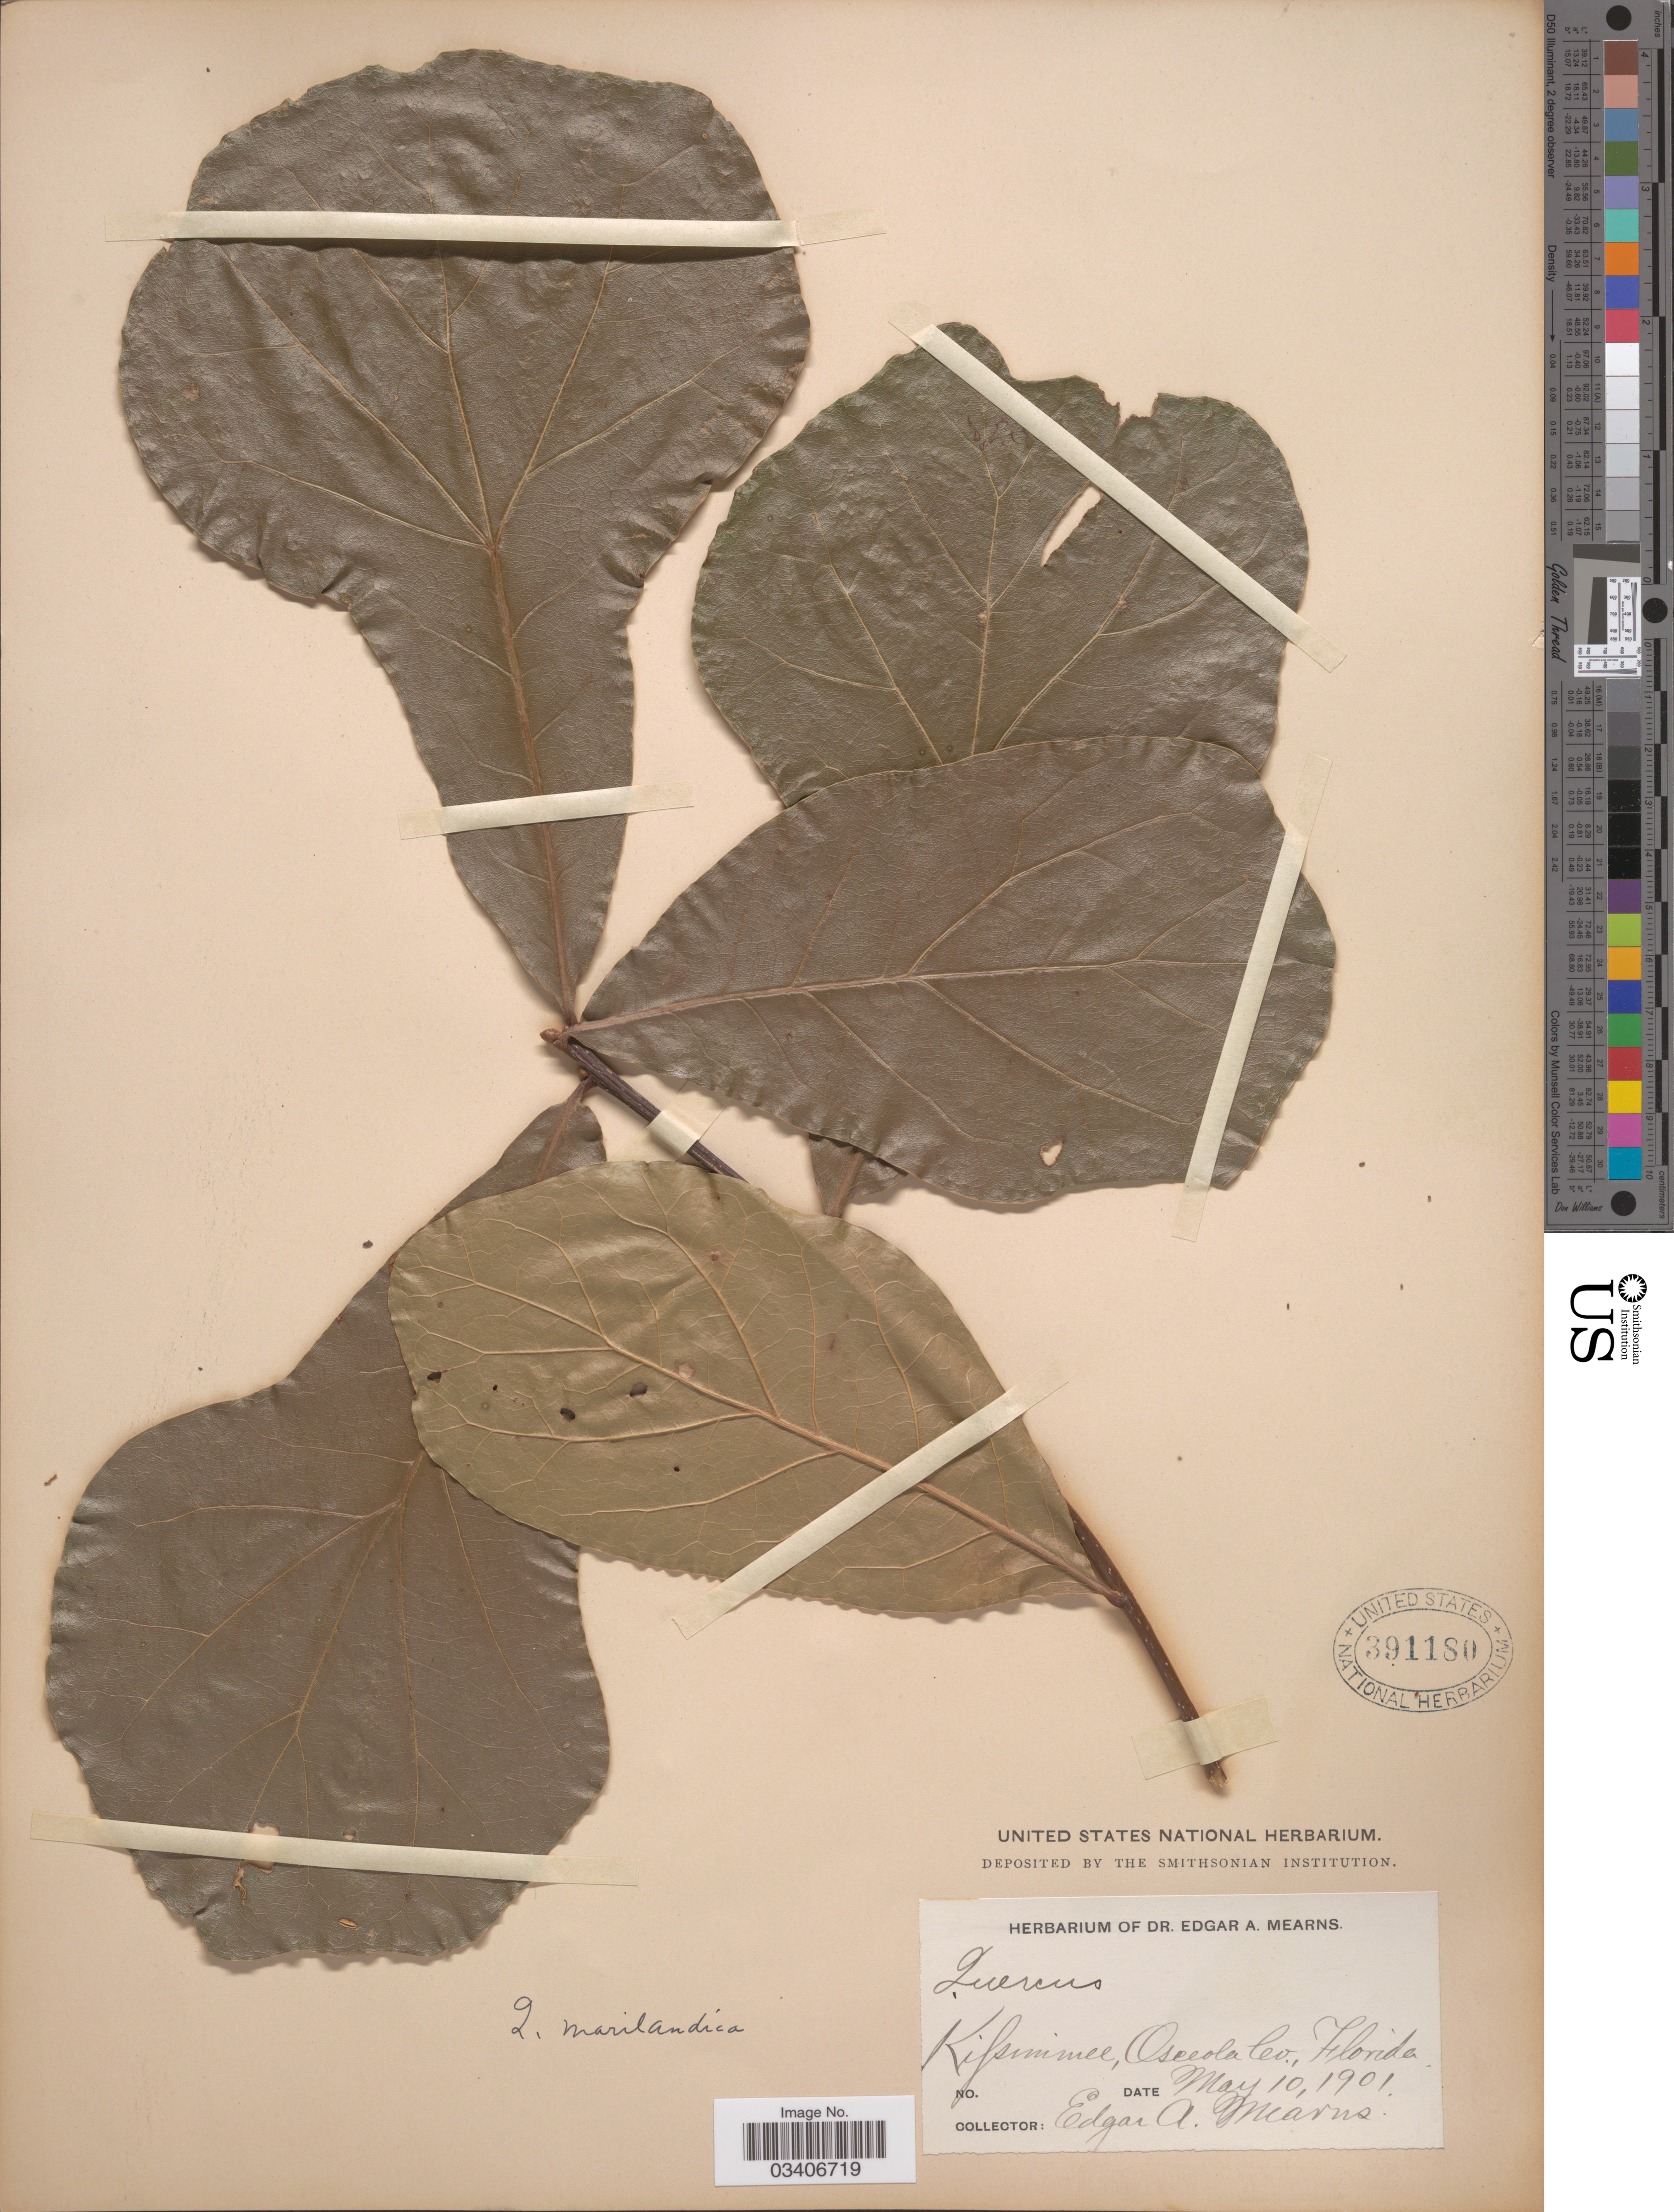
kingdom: Plantae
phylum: Tracheophyta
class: Magnoliopsida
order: Fagales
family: Fagaceae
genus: Quercus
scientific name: Quercus marilandica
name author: (L.) Münchh.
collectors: E. A. Mearns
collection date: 1901-05-10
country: United States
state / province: Florida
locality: Kissimmee, Osceola Co.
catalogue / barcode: US 391180